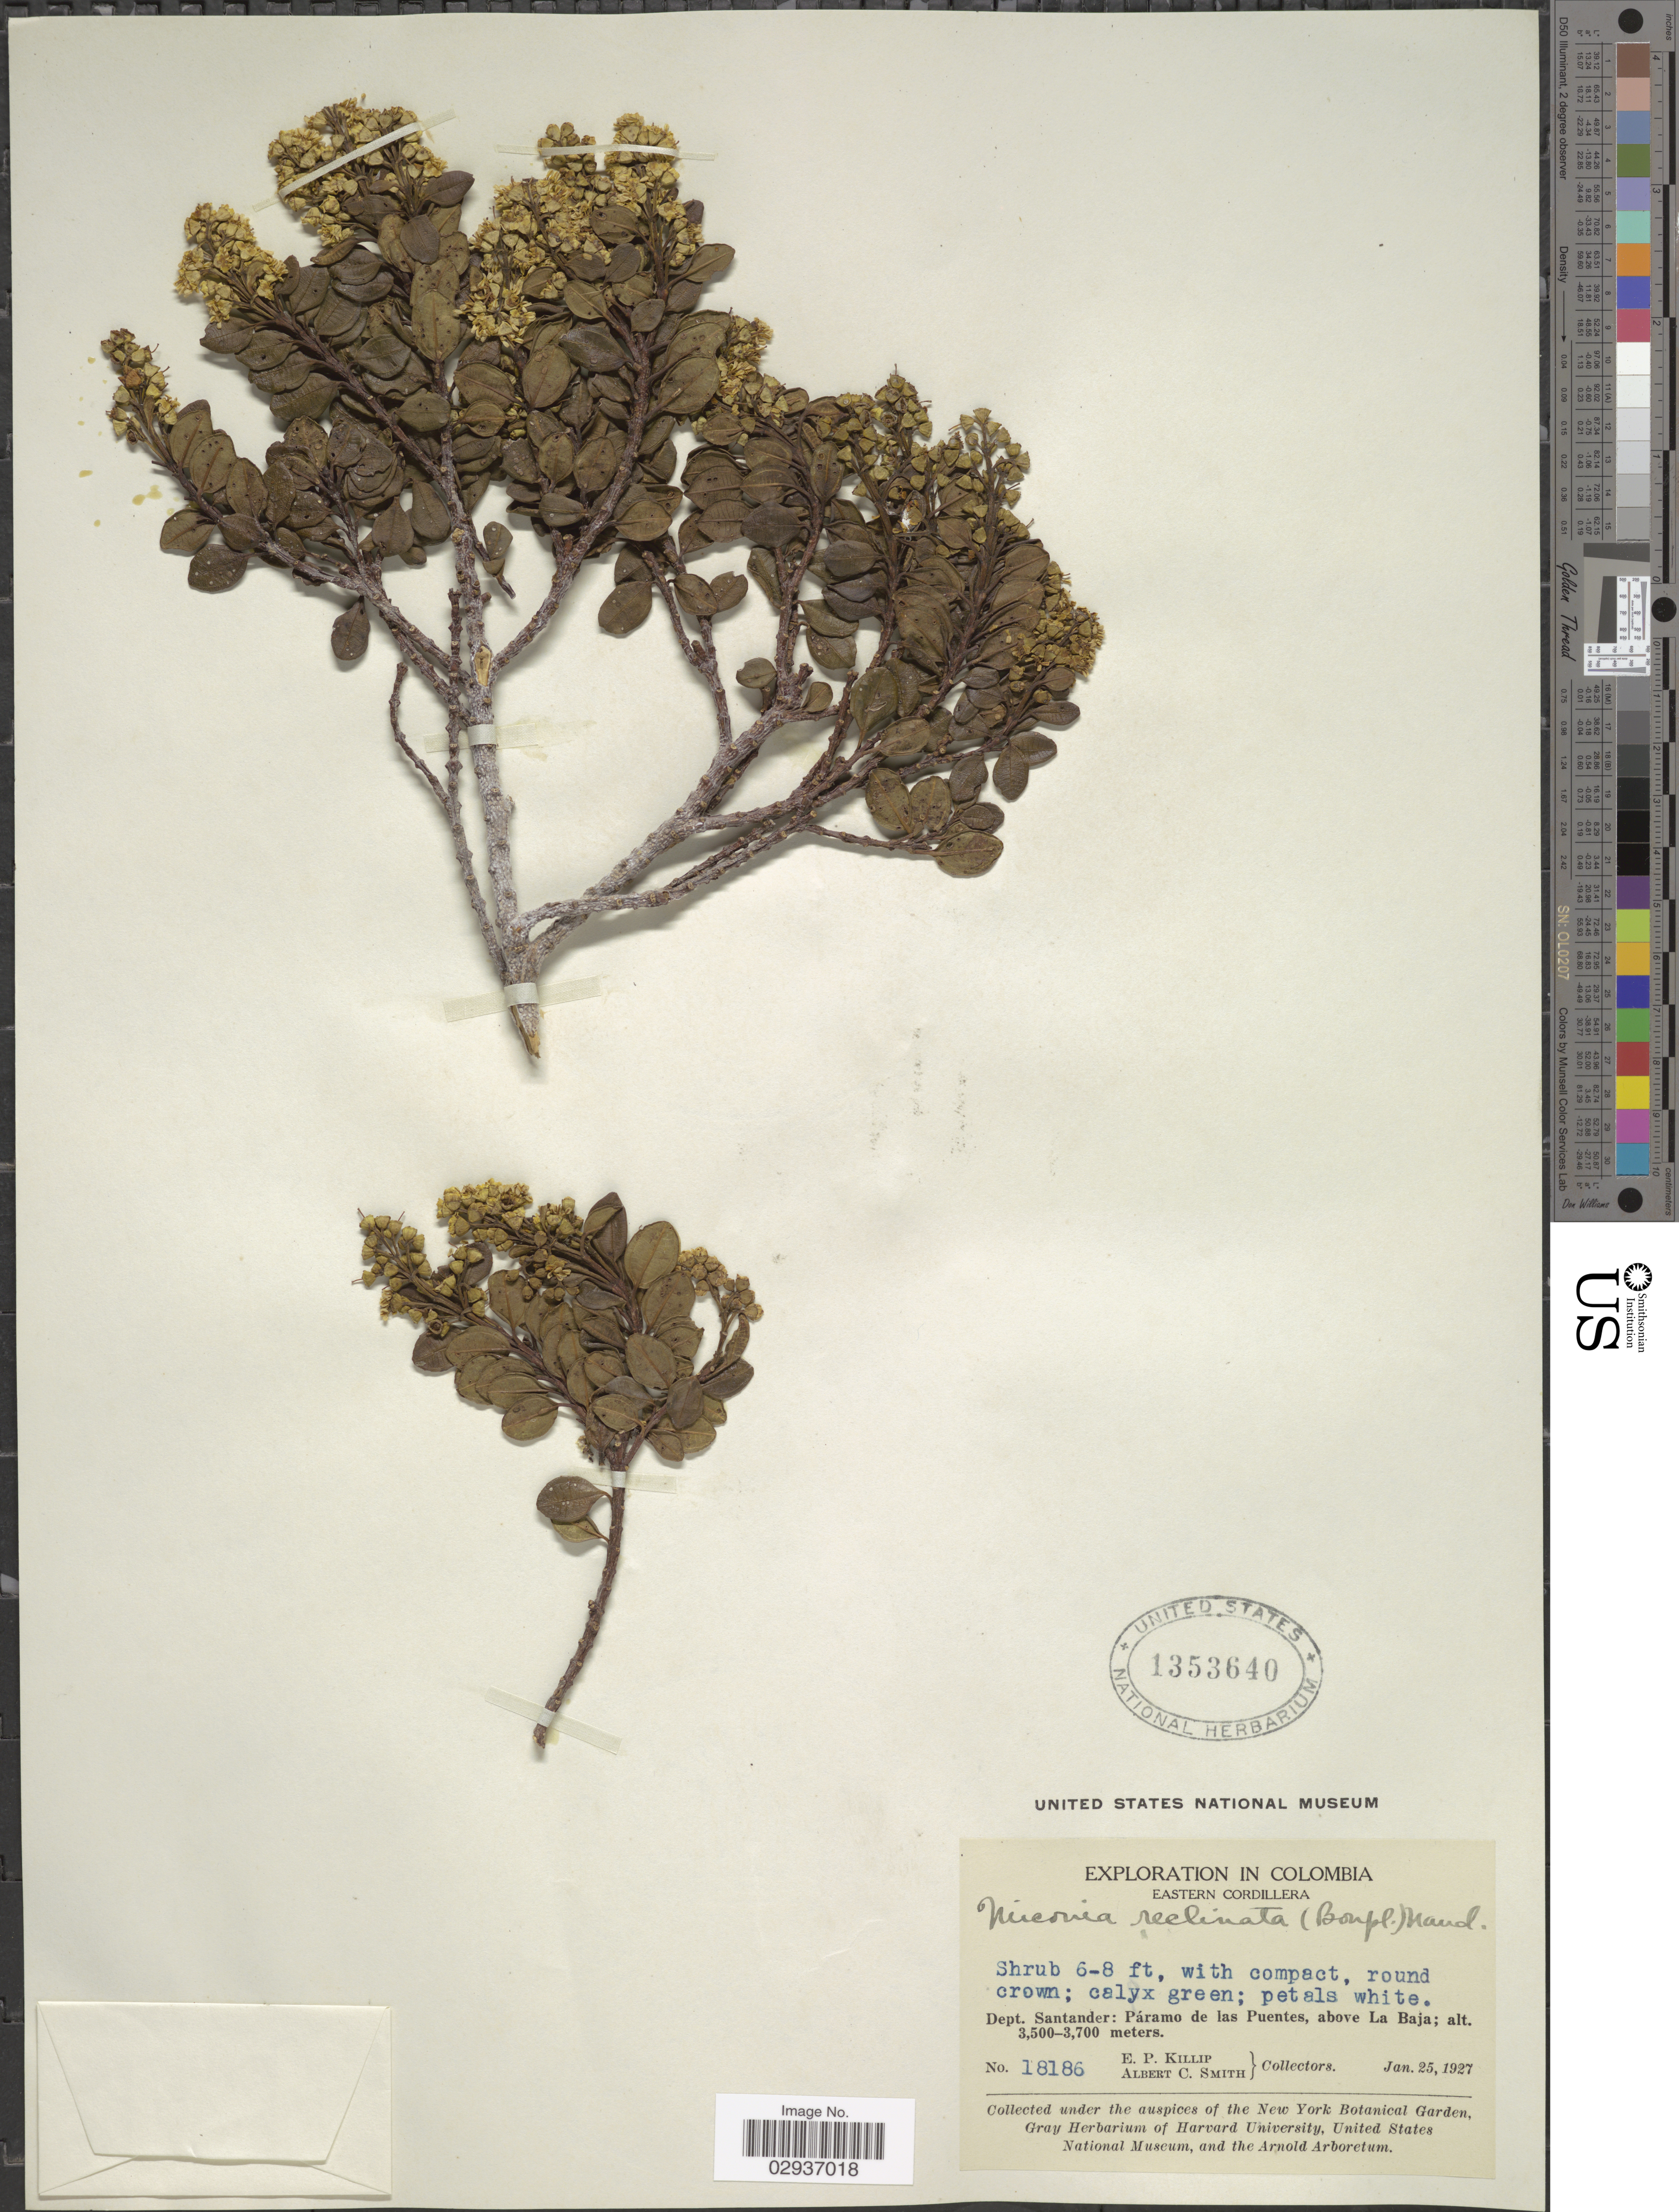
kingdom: Plantae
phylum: Tracheophyta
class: Magnoliopsida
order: Myrtales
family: Melastomataceae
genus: Miconia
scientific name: Miconia buxifolia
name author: Naudin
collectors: E. P. Killip & A. C. Smith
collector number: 18186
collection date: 1927-01-25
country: Colombia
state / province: Santander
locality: Eastern Cordillera: Dept. Santander: Páramo de las Puentas, above La Baja.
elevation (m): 3500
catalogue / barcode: US 1353640